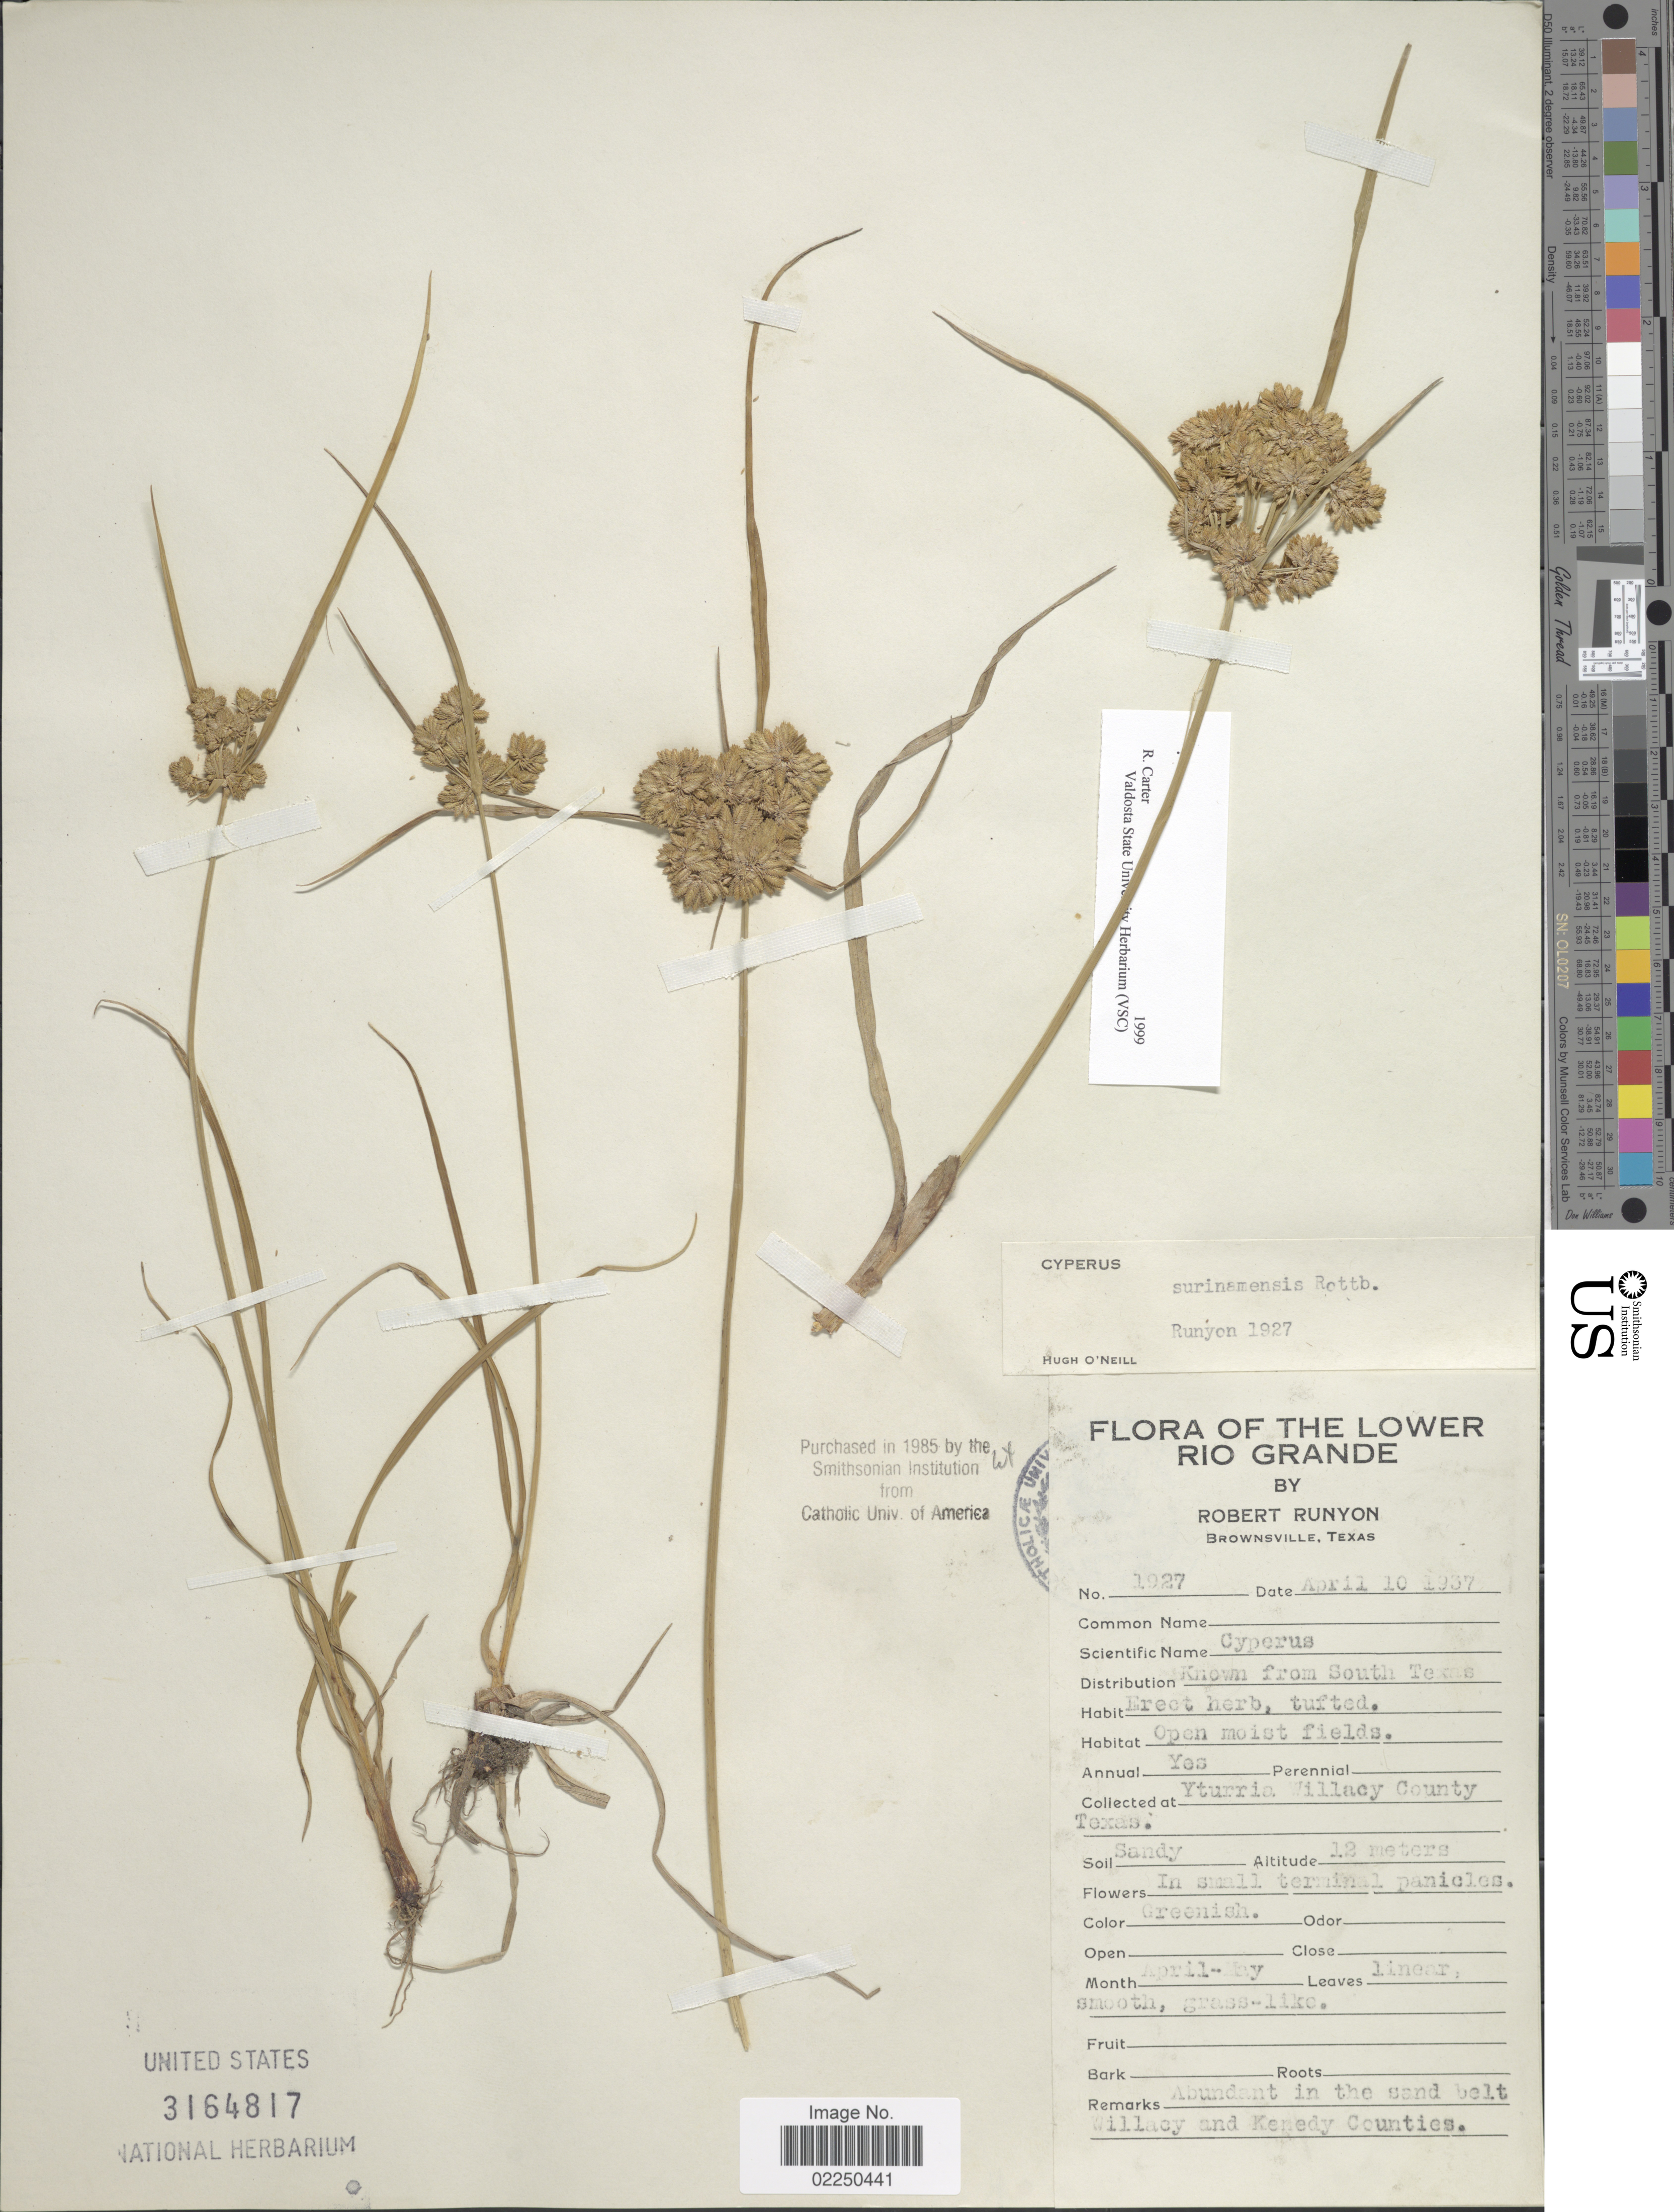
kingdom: Plantae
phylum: Tracheophyta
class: Liliopsida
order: Poales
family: Cyperaceae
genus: Cyperus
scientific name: Cyperus surinamensis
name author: Rottb.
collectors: R. Runyon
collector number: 1927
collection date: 1937-04-10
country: United States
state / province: Texas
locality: Lower Rio Grande, open moist fields, Yturria Willacy County, open moist fields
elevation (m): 12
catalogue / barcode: US 3164817